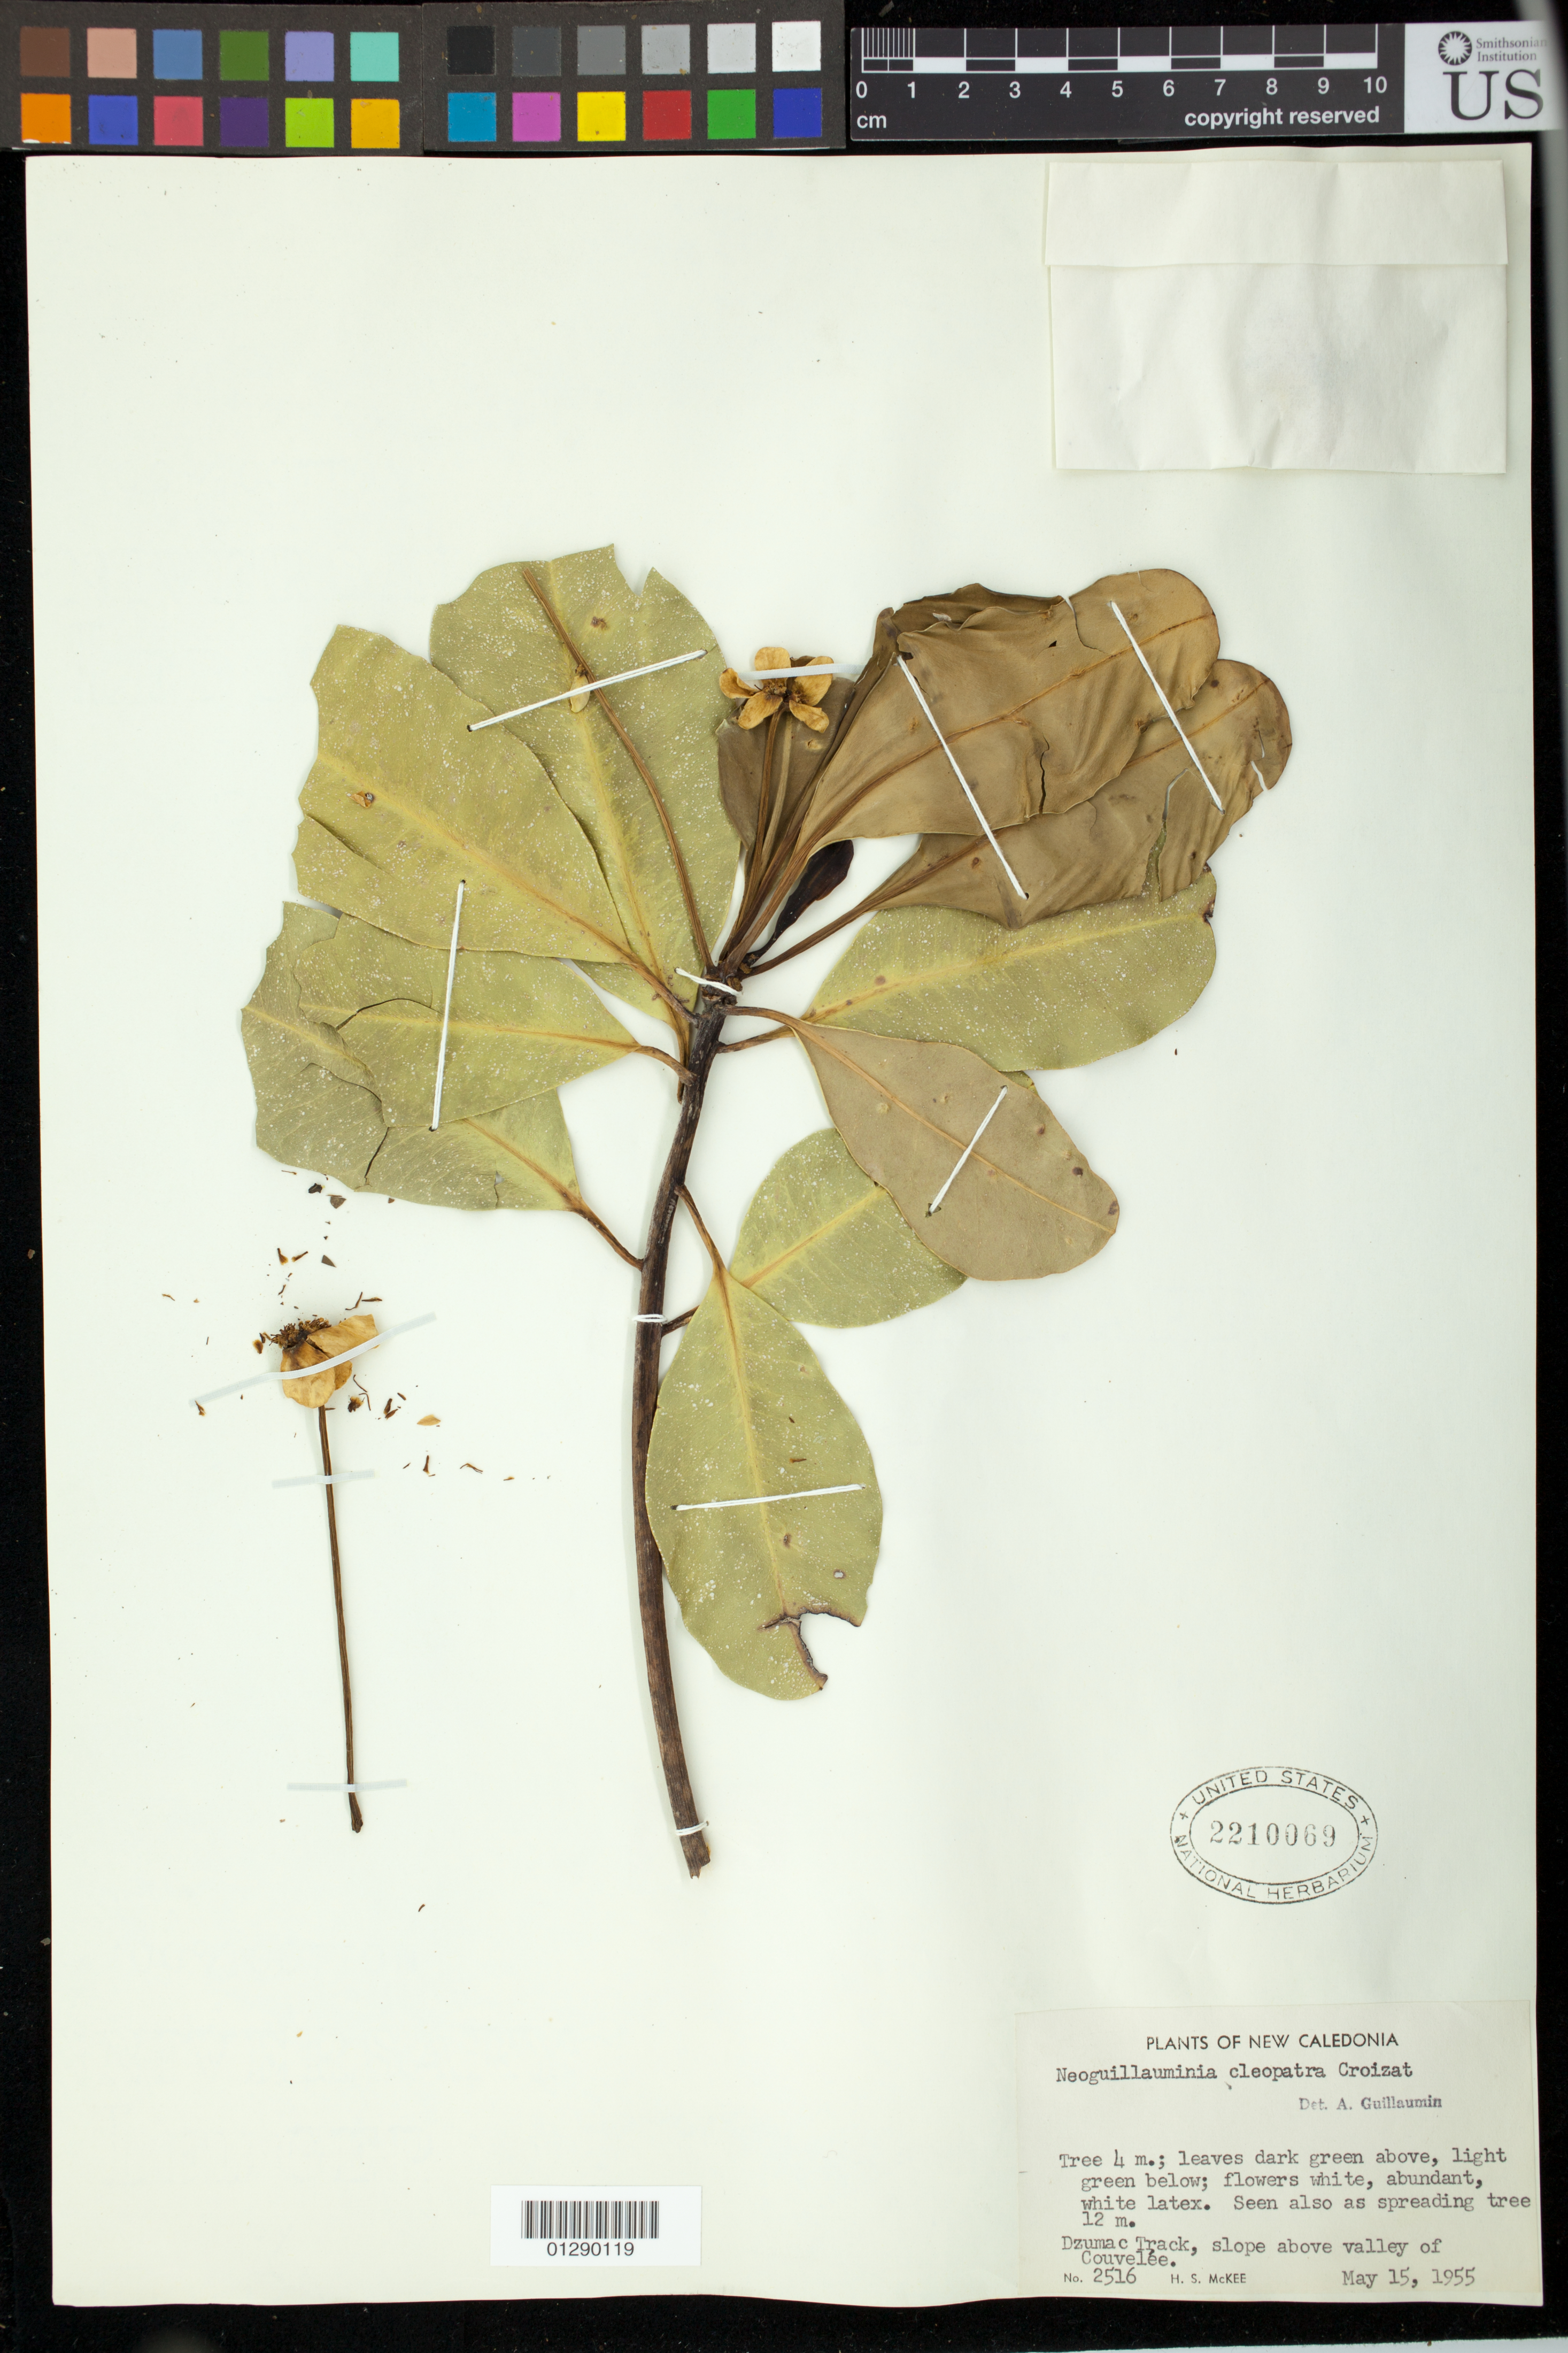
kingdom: Plantae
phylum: Tracheophyta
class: Magnoliopsida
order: Malpighiales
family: Euphorbiaceae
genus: Neoguillauminia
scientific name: Neoguillauminia cleopatra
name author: (Baill.) Croizat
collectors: H. S. McKee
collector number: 2516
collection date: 1955-05-15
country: New Caledonia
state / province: South Province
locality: Dzumac Track, slope above valley of Couvelee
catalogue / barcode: US 2210069